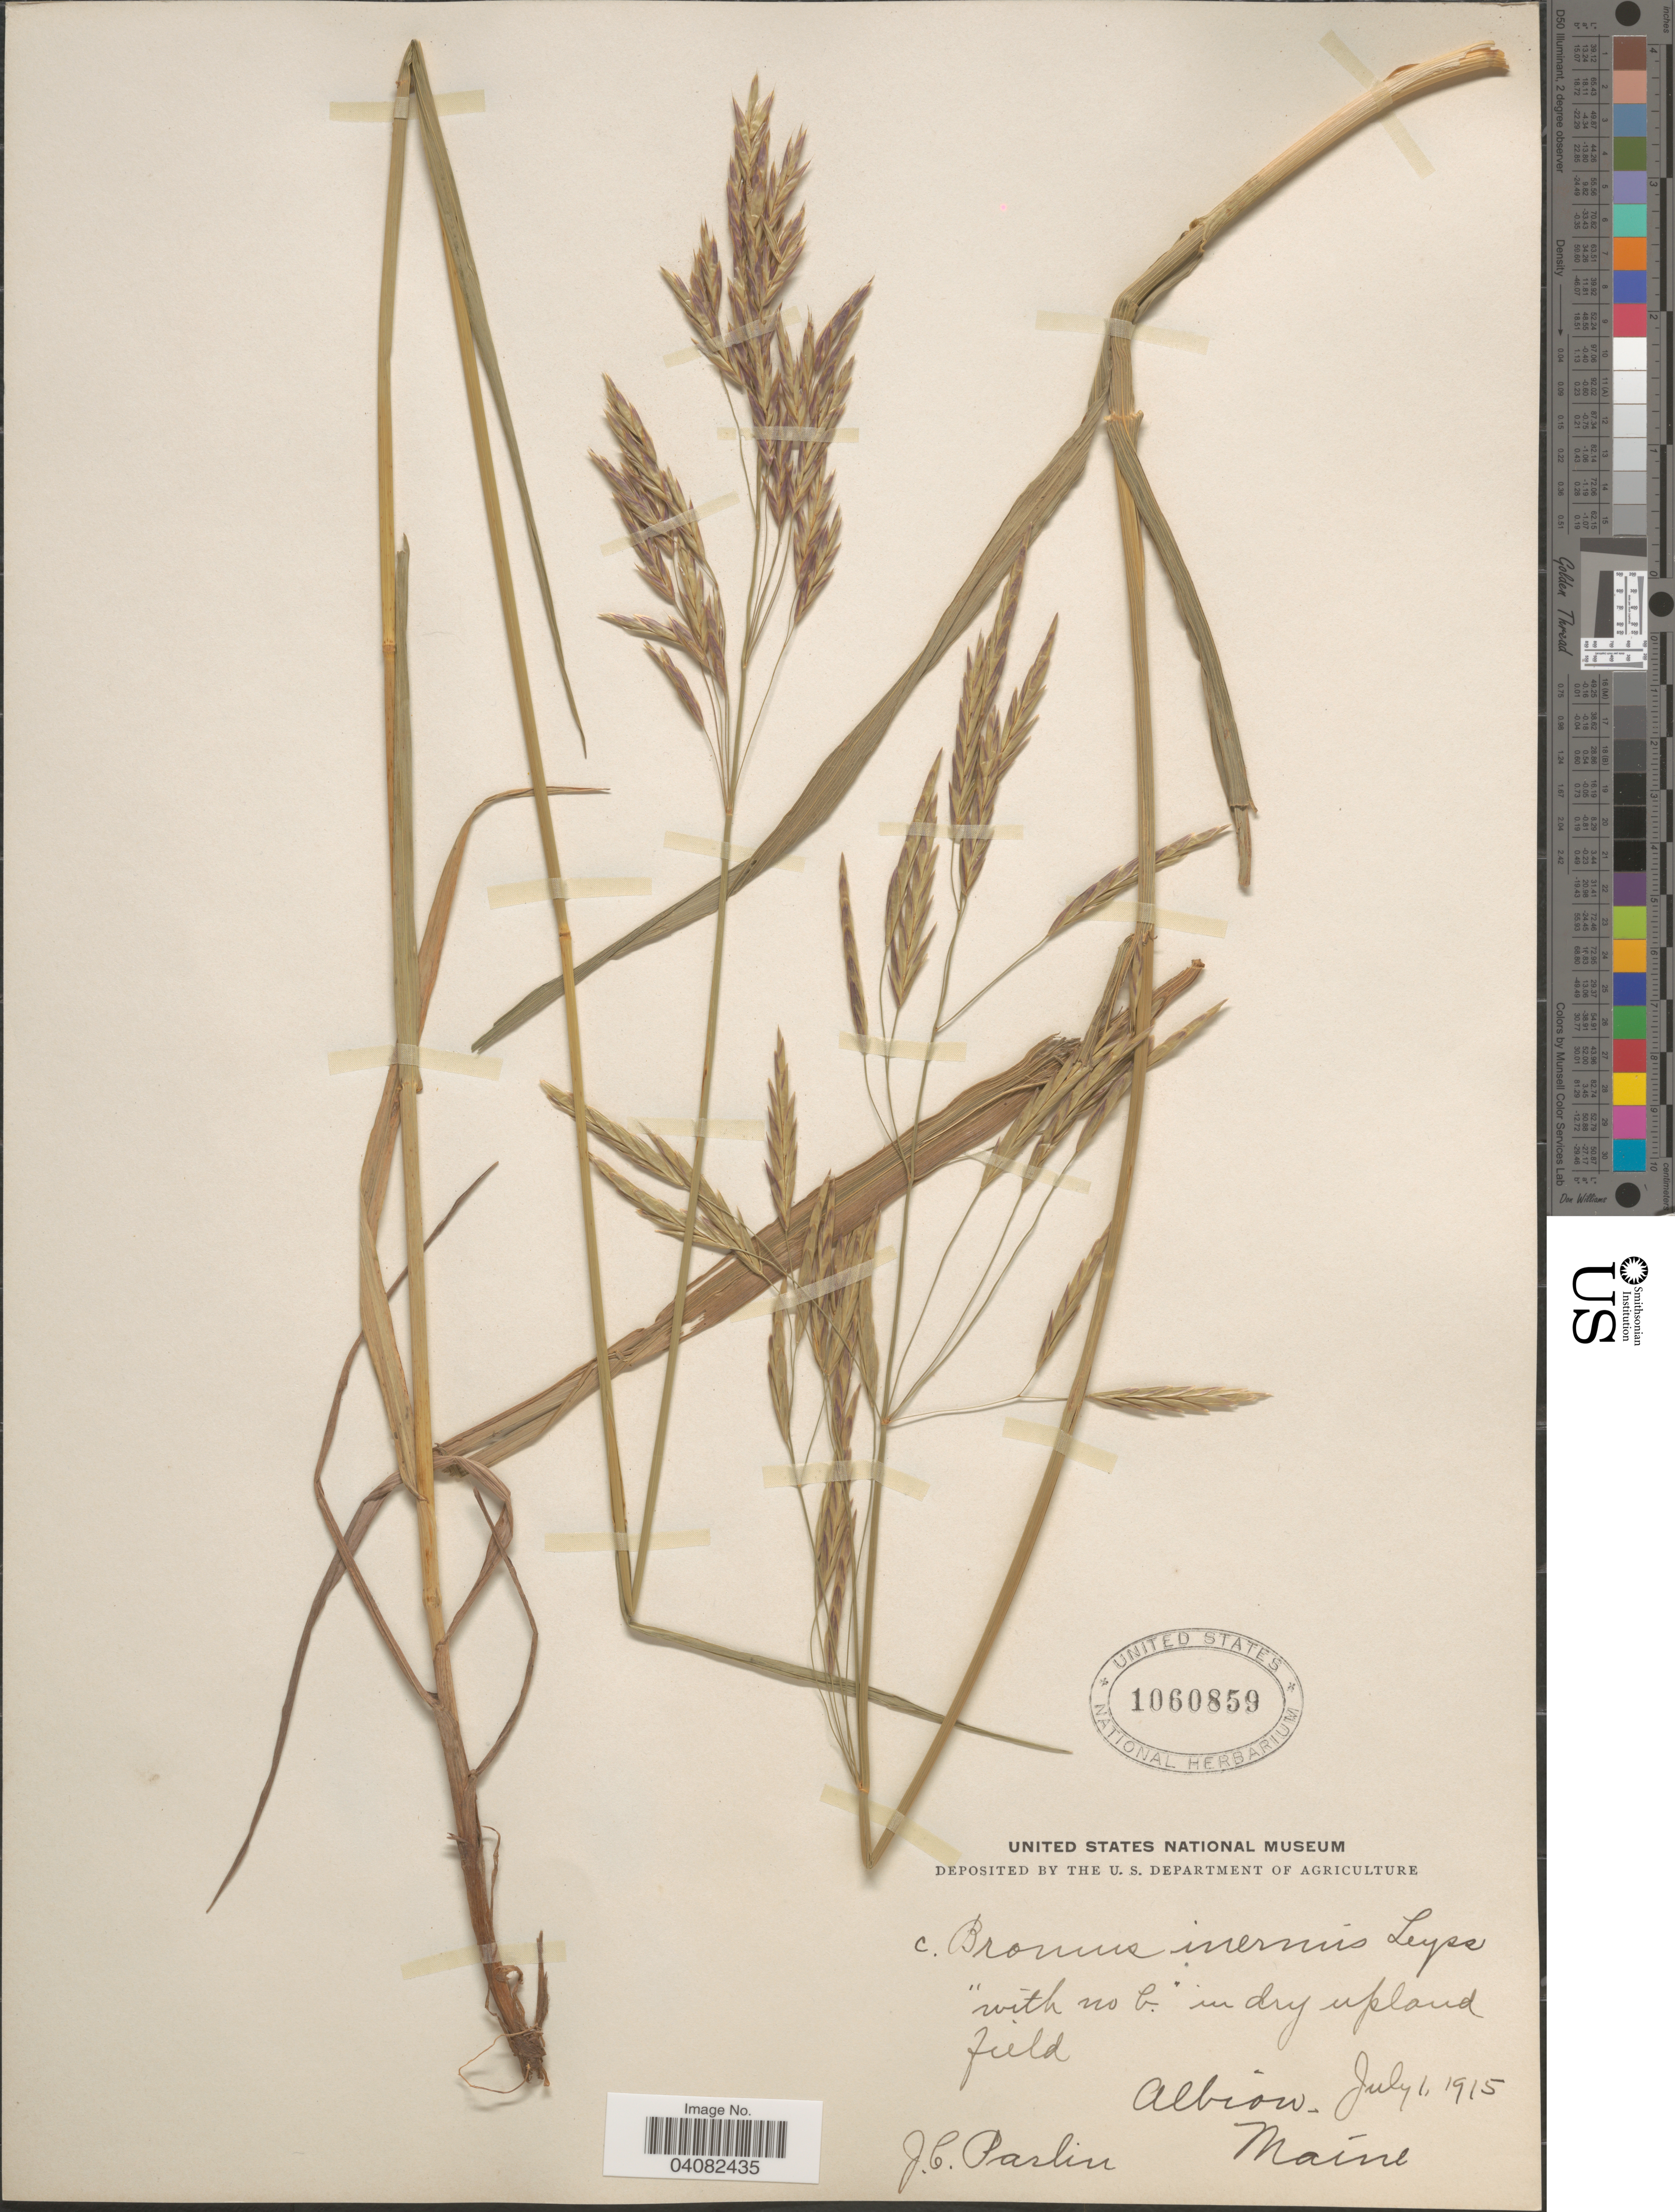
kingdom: Plantae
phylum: Tracheophyta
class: Liliopsida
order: Poales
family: Poaceae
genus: Bromus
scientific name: Bromus inermis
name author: Leyss.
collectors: J. Parlin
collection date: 1915-07-01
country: United States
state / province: Maine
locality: Albion.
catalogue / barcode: US 1060859